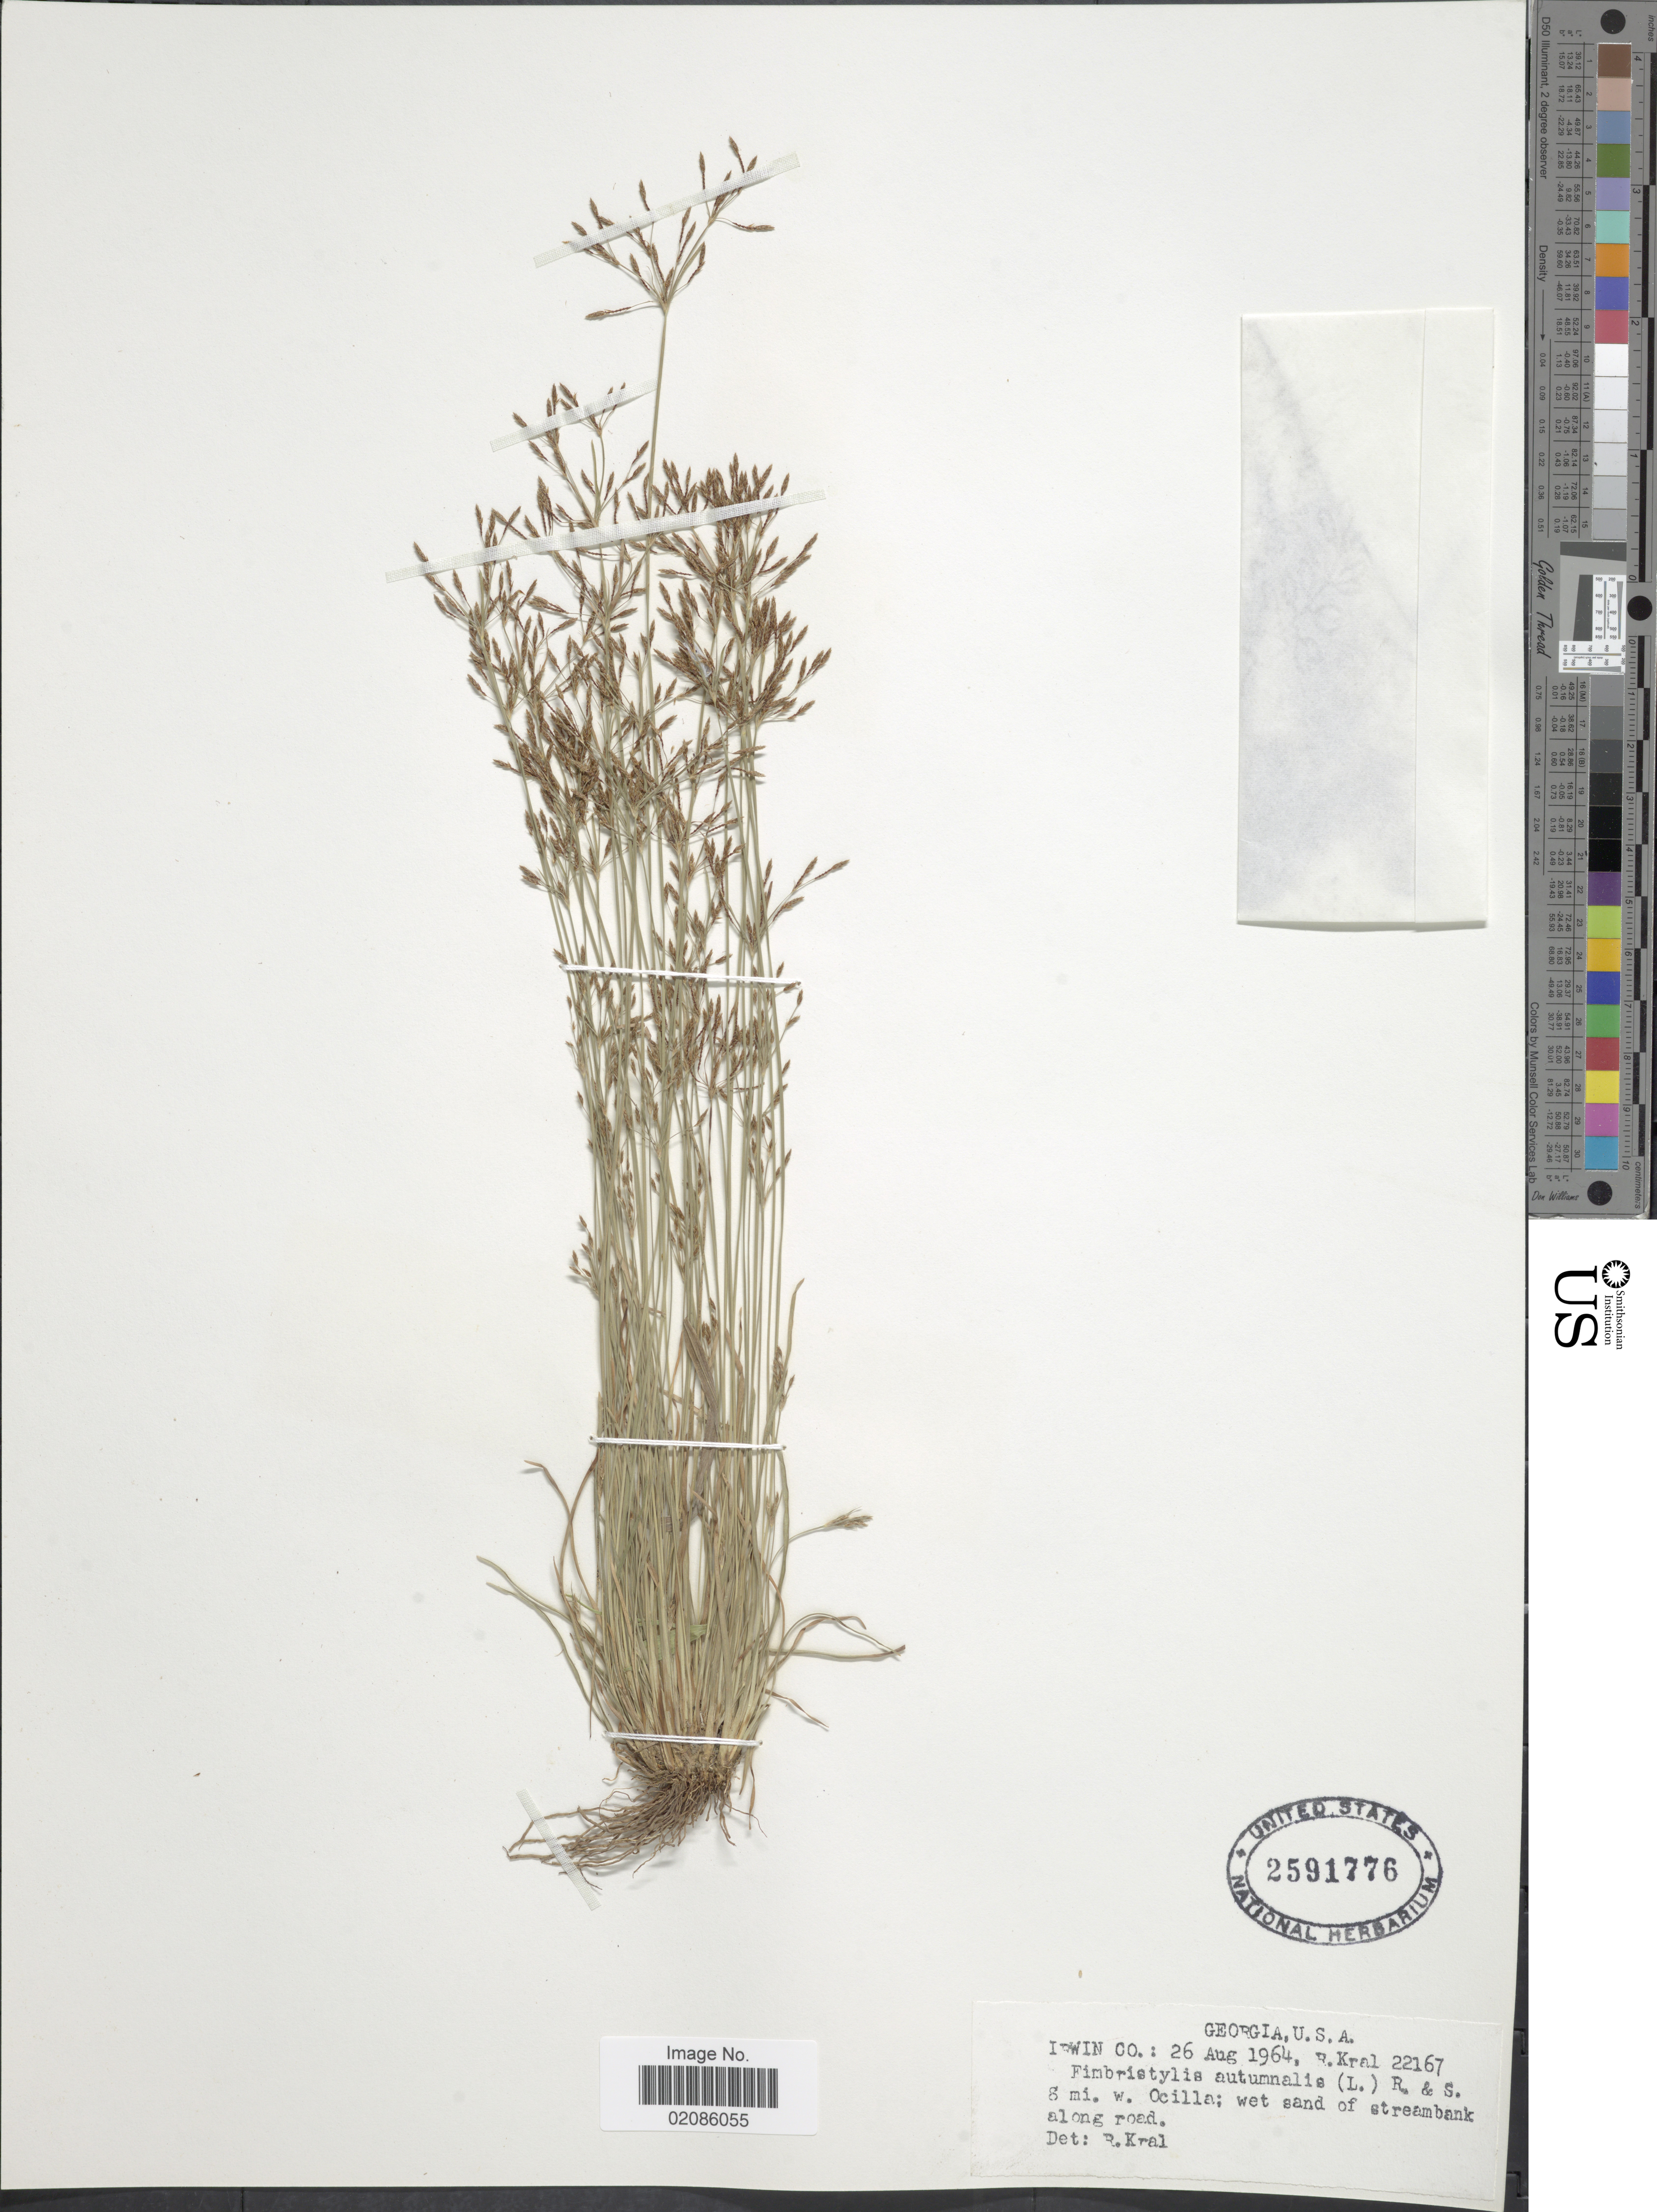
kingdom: Plantae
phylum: Tracheophyta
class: Liliopsida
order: Poales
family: Cyperaceae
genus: Fimbristylis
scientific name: Fimbristylis autumnalis (L.) Roem. & Schult.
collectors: R. Kral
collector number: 22167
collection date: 1964-08-26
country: United States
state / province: Georgia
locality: Irwin Co. 8 mi. w. Ocilla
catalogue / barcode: US 2591776